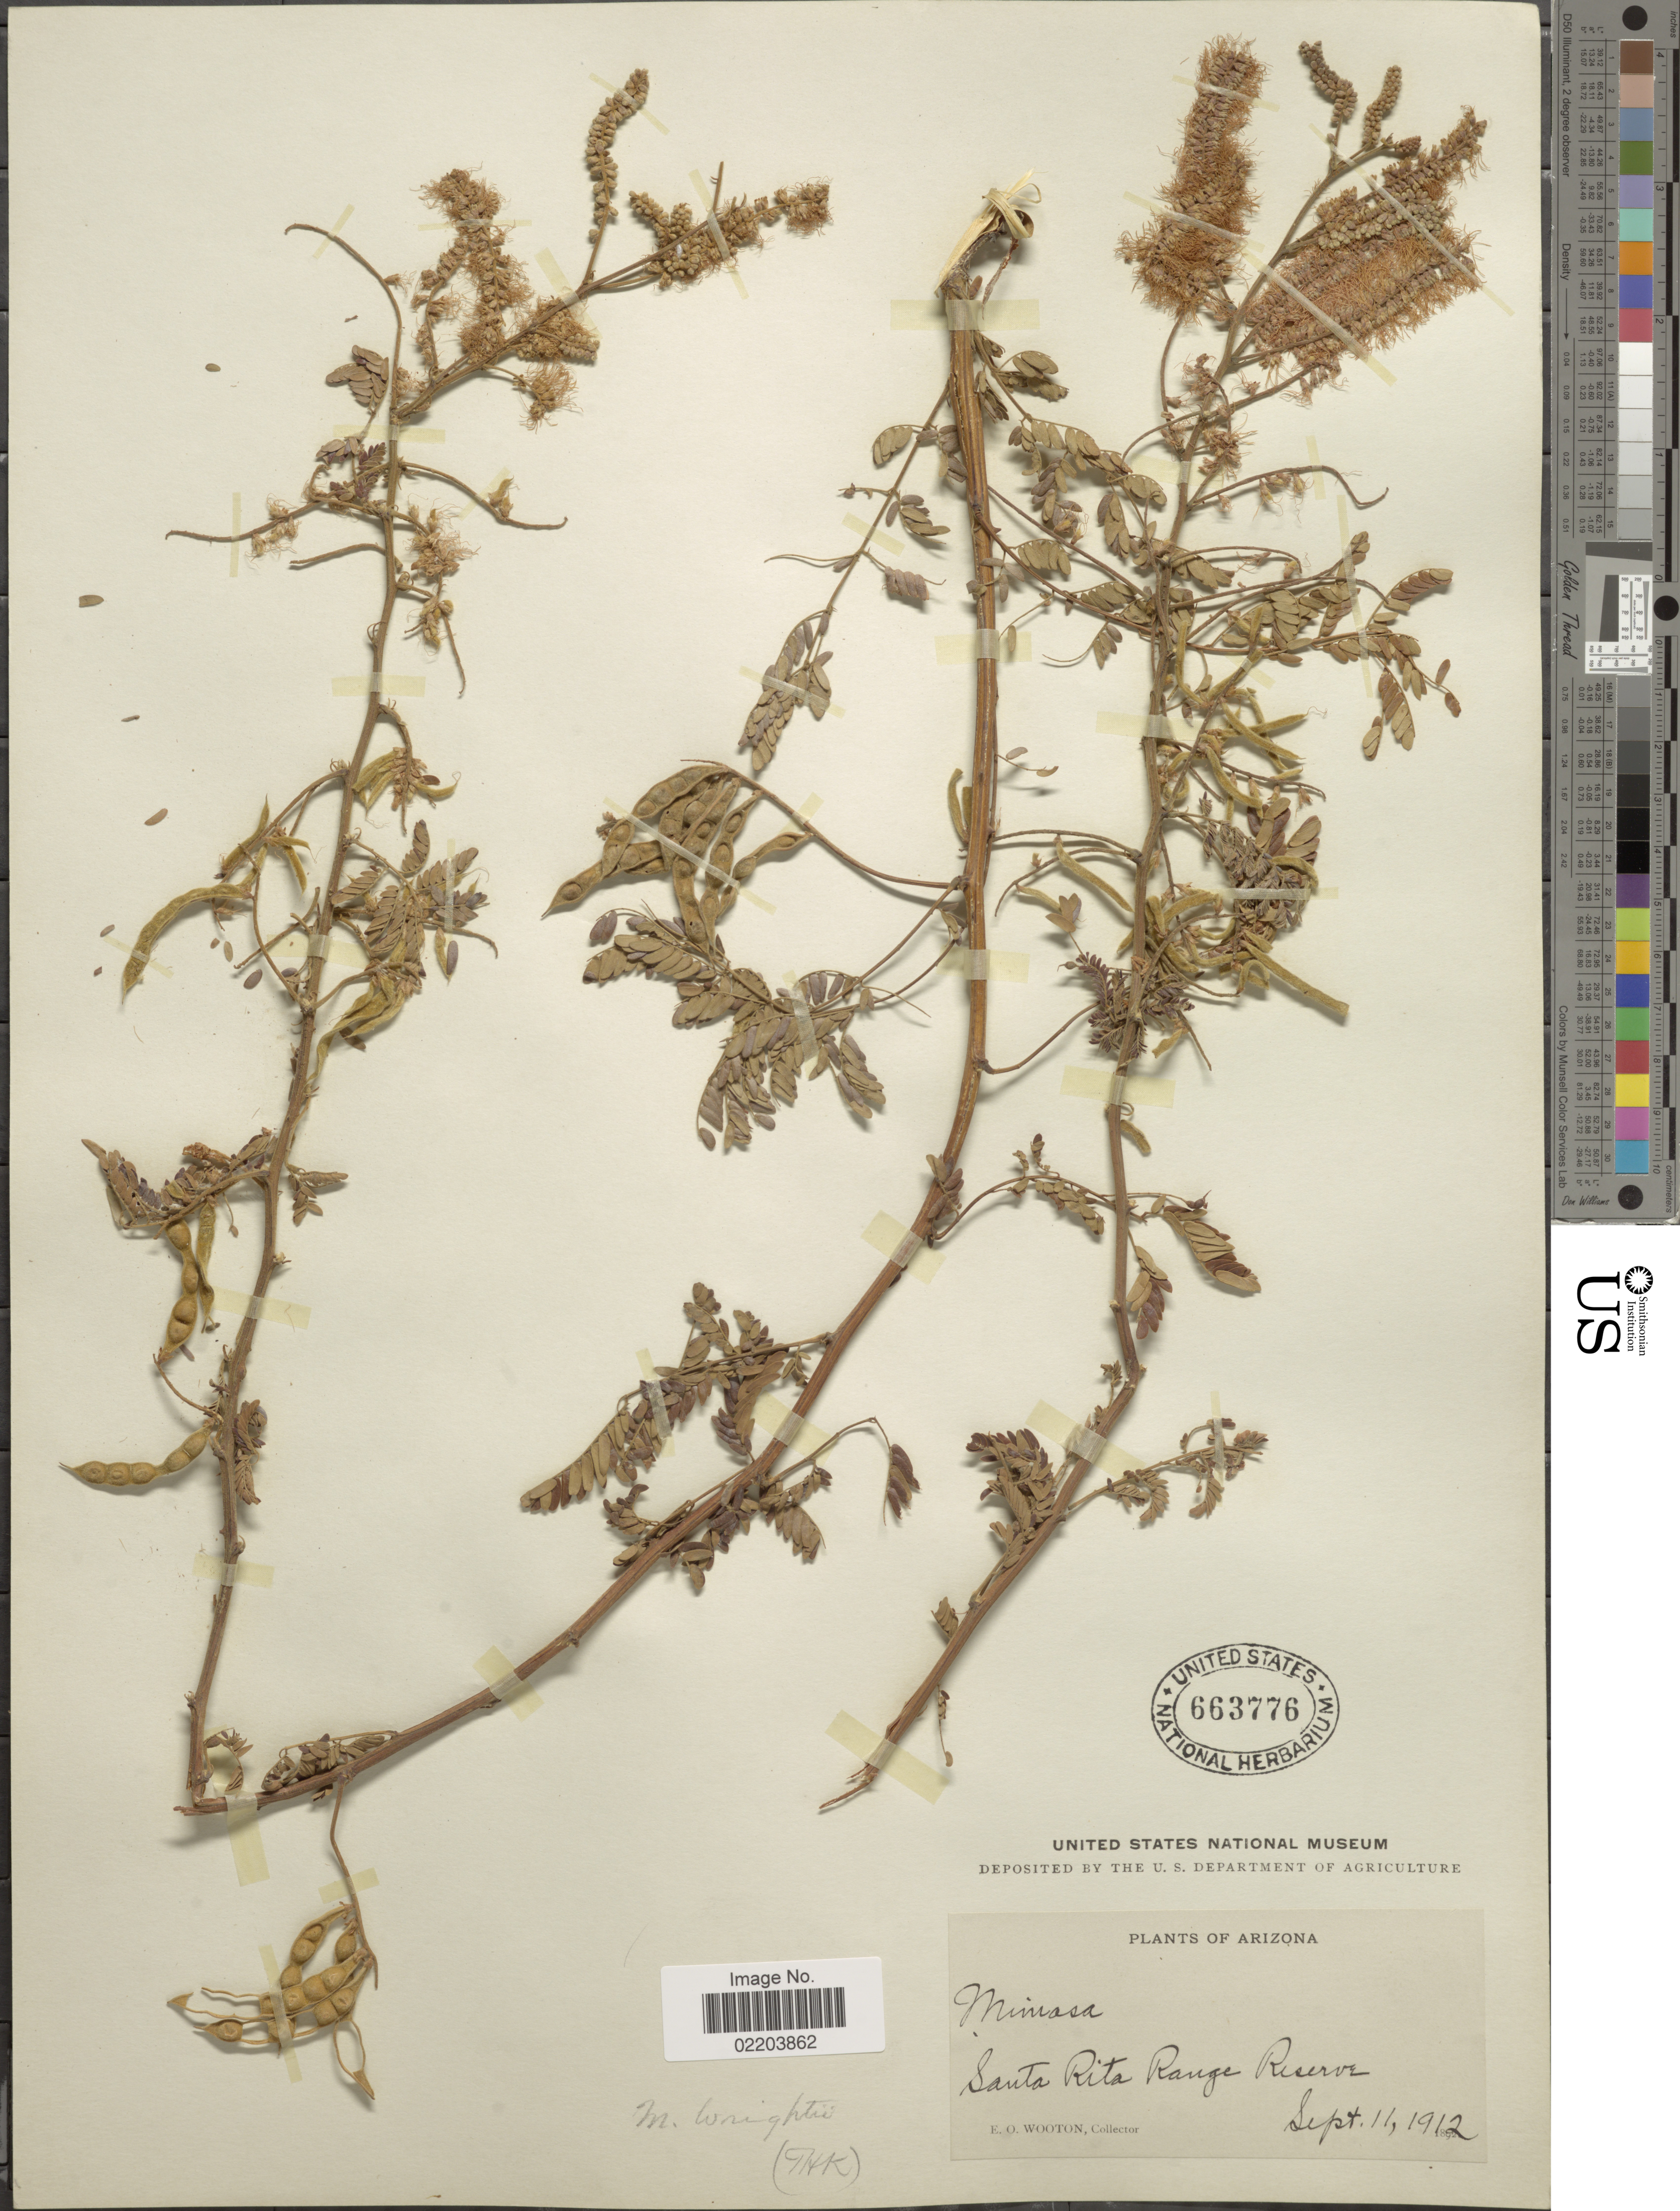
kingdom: Plantae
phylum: Tracheophyta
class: Magnoliopsida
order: Fabales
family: Fabaceae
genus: Mimosa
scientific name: Mimosa wrightii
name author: A. Gray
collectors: E. O. Wooton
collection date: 1912-09-11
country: United States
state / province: Arizona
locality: Santa Rita Range Reserve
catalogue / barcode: US 663776